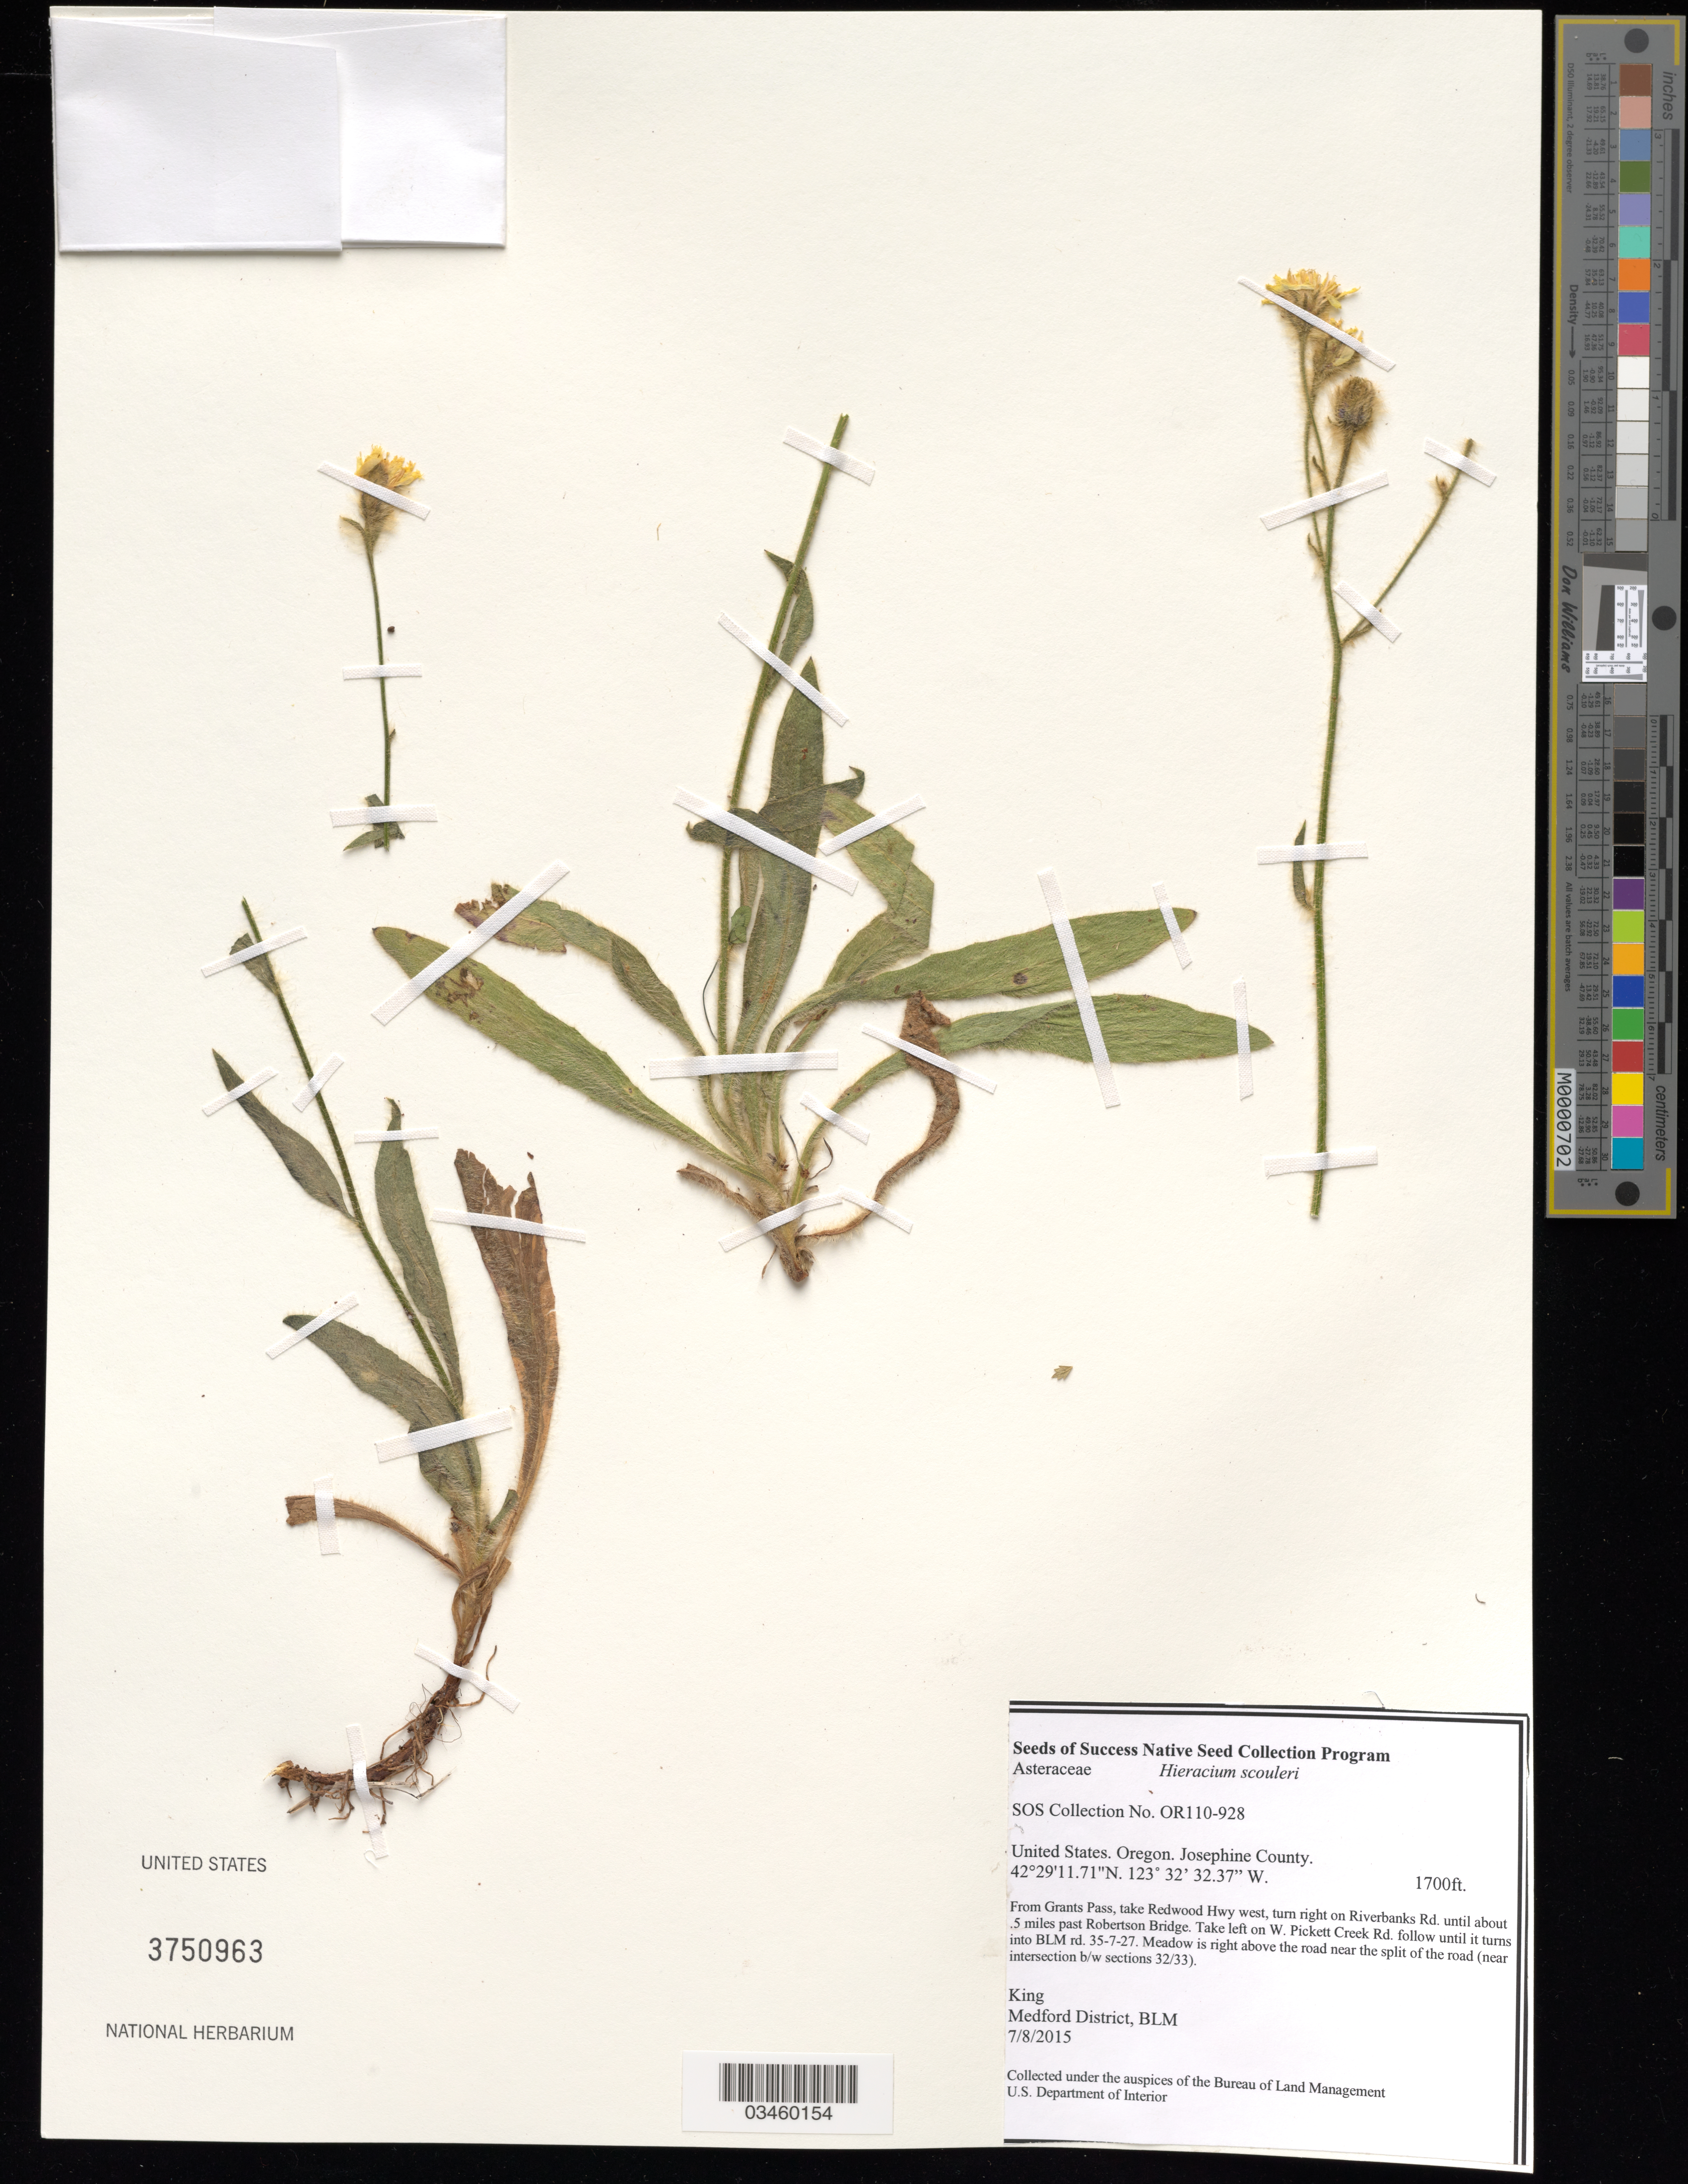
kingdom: Plantae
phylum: Tracheophyta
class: Magnoliopsida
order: Asterales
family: Asteraceae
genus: Hieracium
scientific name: Hieracium scouleri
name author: Hook.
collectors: King, --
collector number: OR110-928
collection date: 2015-07-08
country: United States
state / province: Oregon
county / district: Josephine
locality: Pickett Creek, Large Meadow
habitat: Jeffrey Pine/ Roemer's Fescue Wooded Herbaceous Vegetation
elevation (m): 518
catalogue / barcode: US 3750963